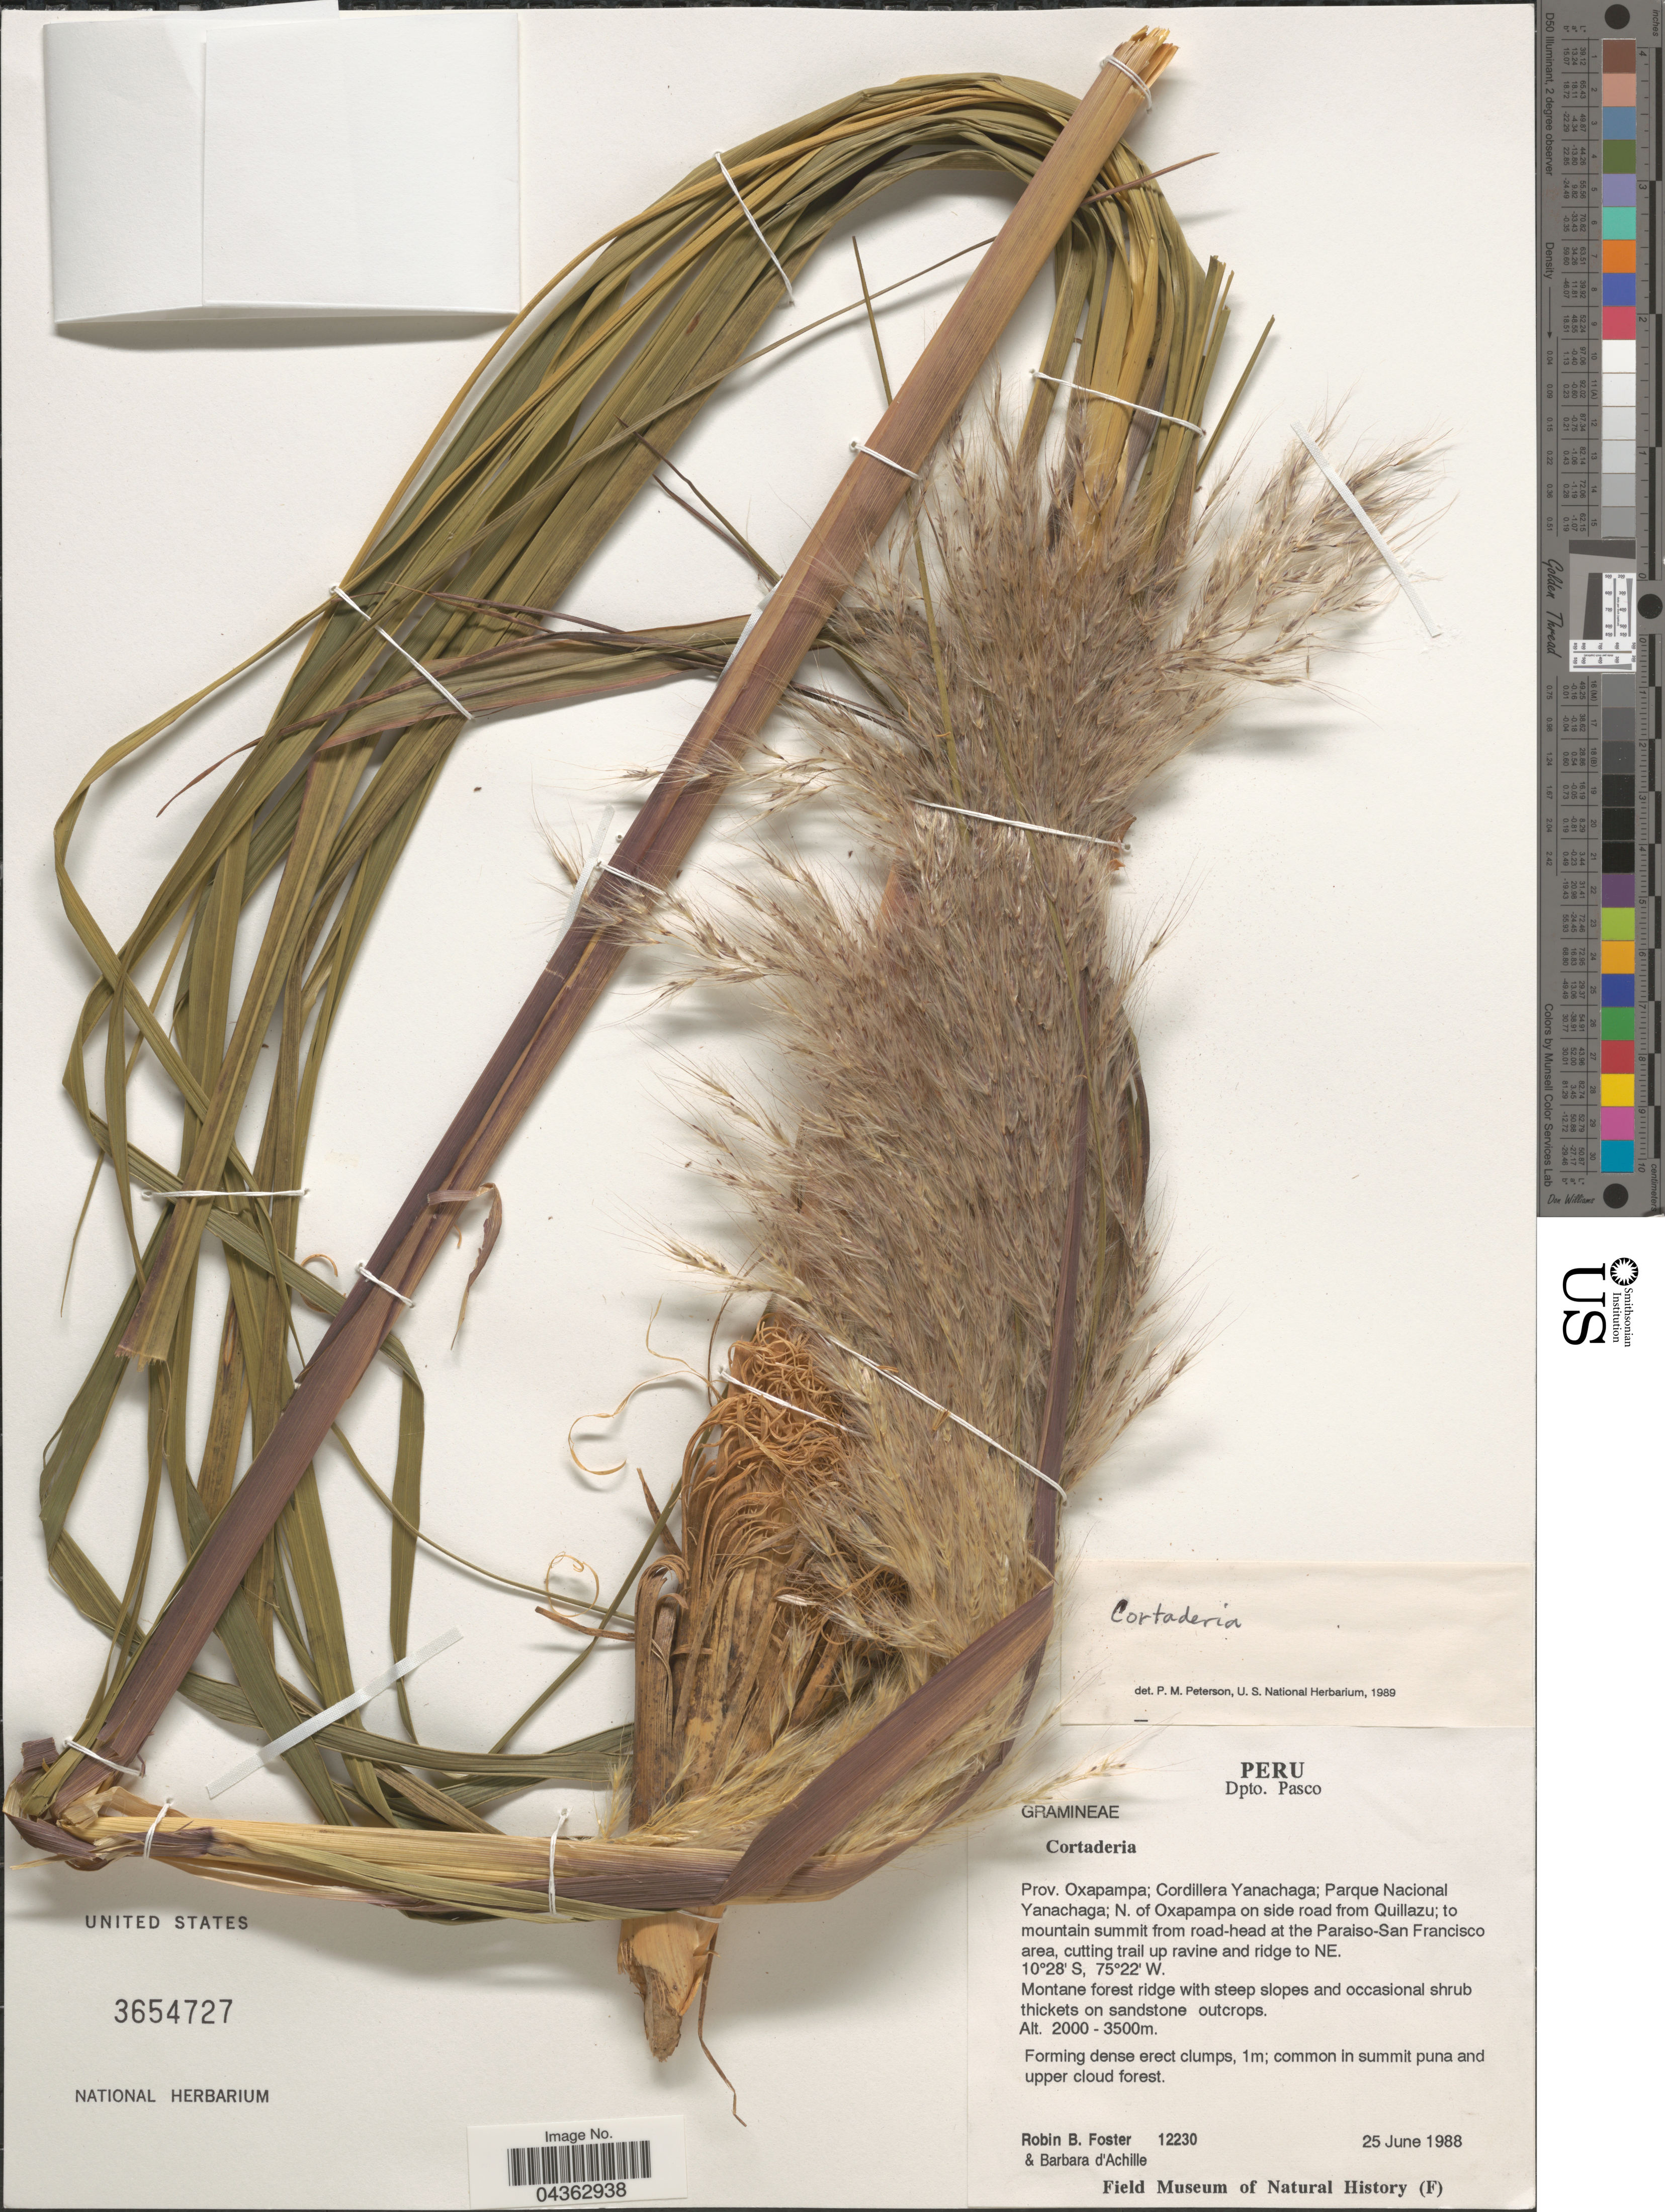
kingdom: Plantae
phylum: Tracheophyta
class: Liliopsida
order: Poales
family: Poaceae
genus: Cortaderia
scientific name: Cortaderia sp.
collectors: R. B. Foster & B. d'Achille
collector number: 12230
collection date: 1988-06-25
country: Peru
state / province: Pasco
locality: Dpto. Pasco. Prov. Oxapampa; Cordillera Yanachaga; Parque Nacional Yanachaga; N. of Oxapampa on side road from Quillazu; to mountain summit from road-head at the Paraiso-San Francisco area, cuttin trail up ravine and ridge to NE.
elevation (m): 2000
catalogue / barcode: US 3654727